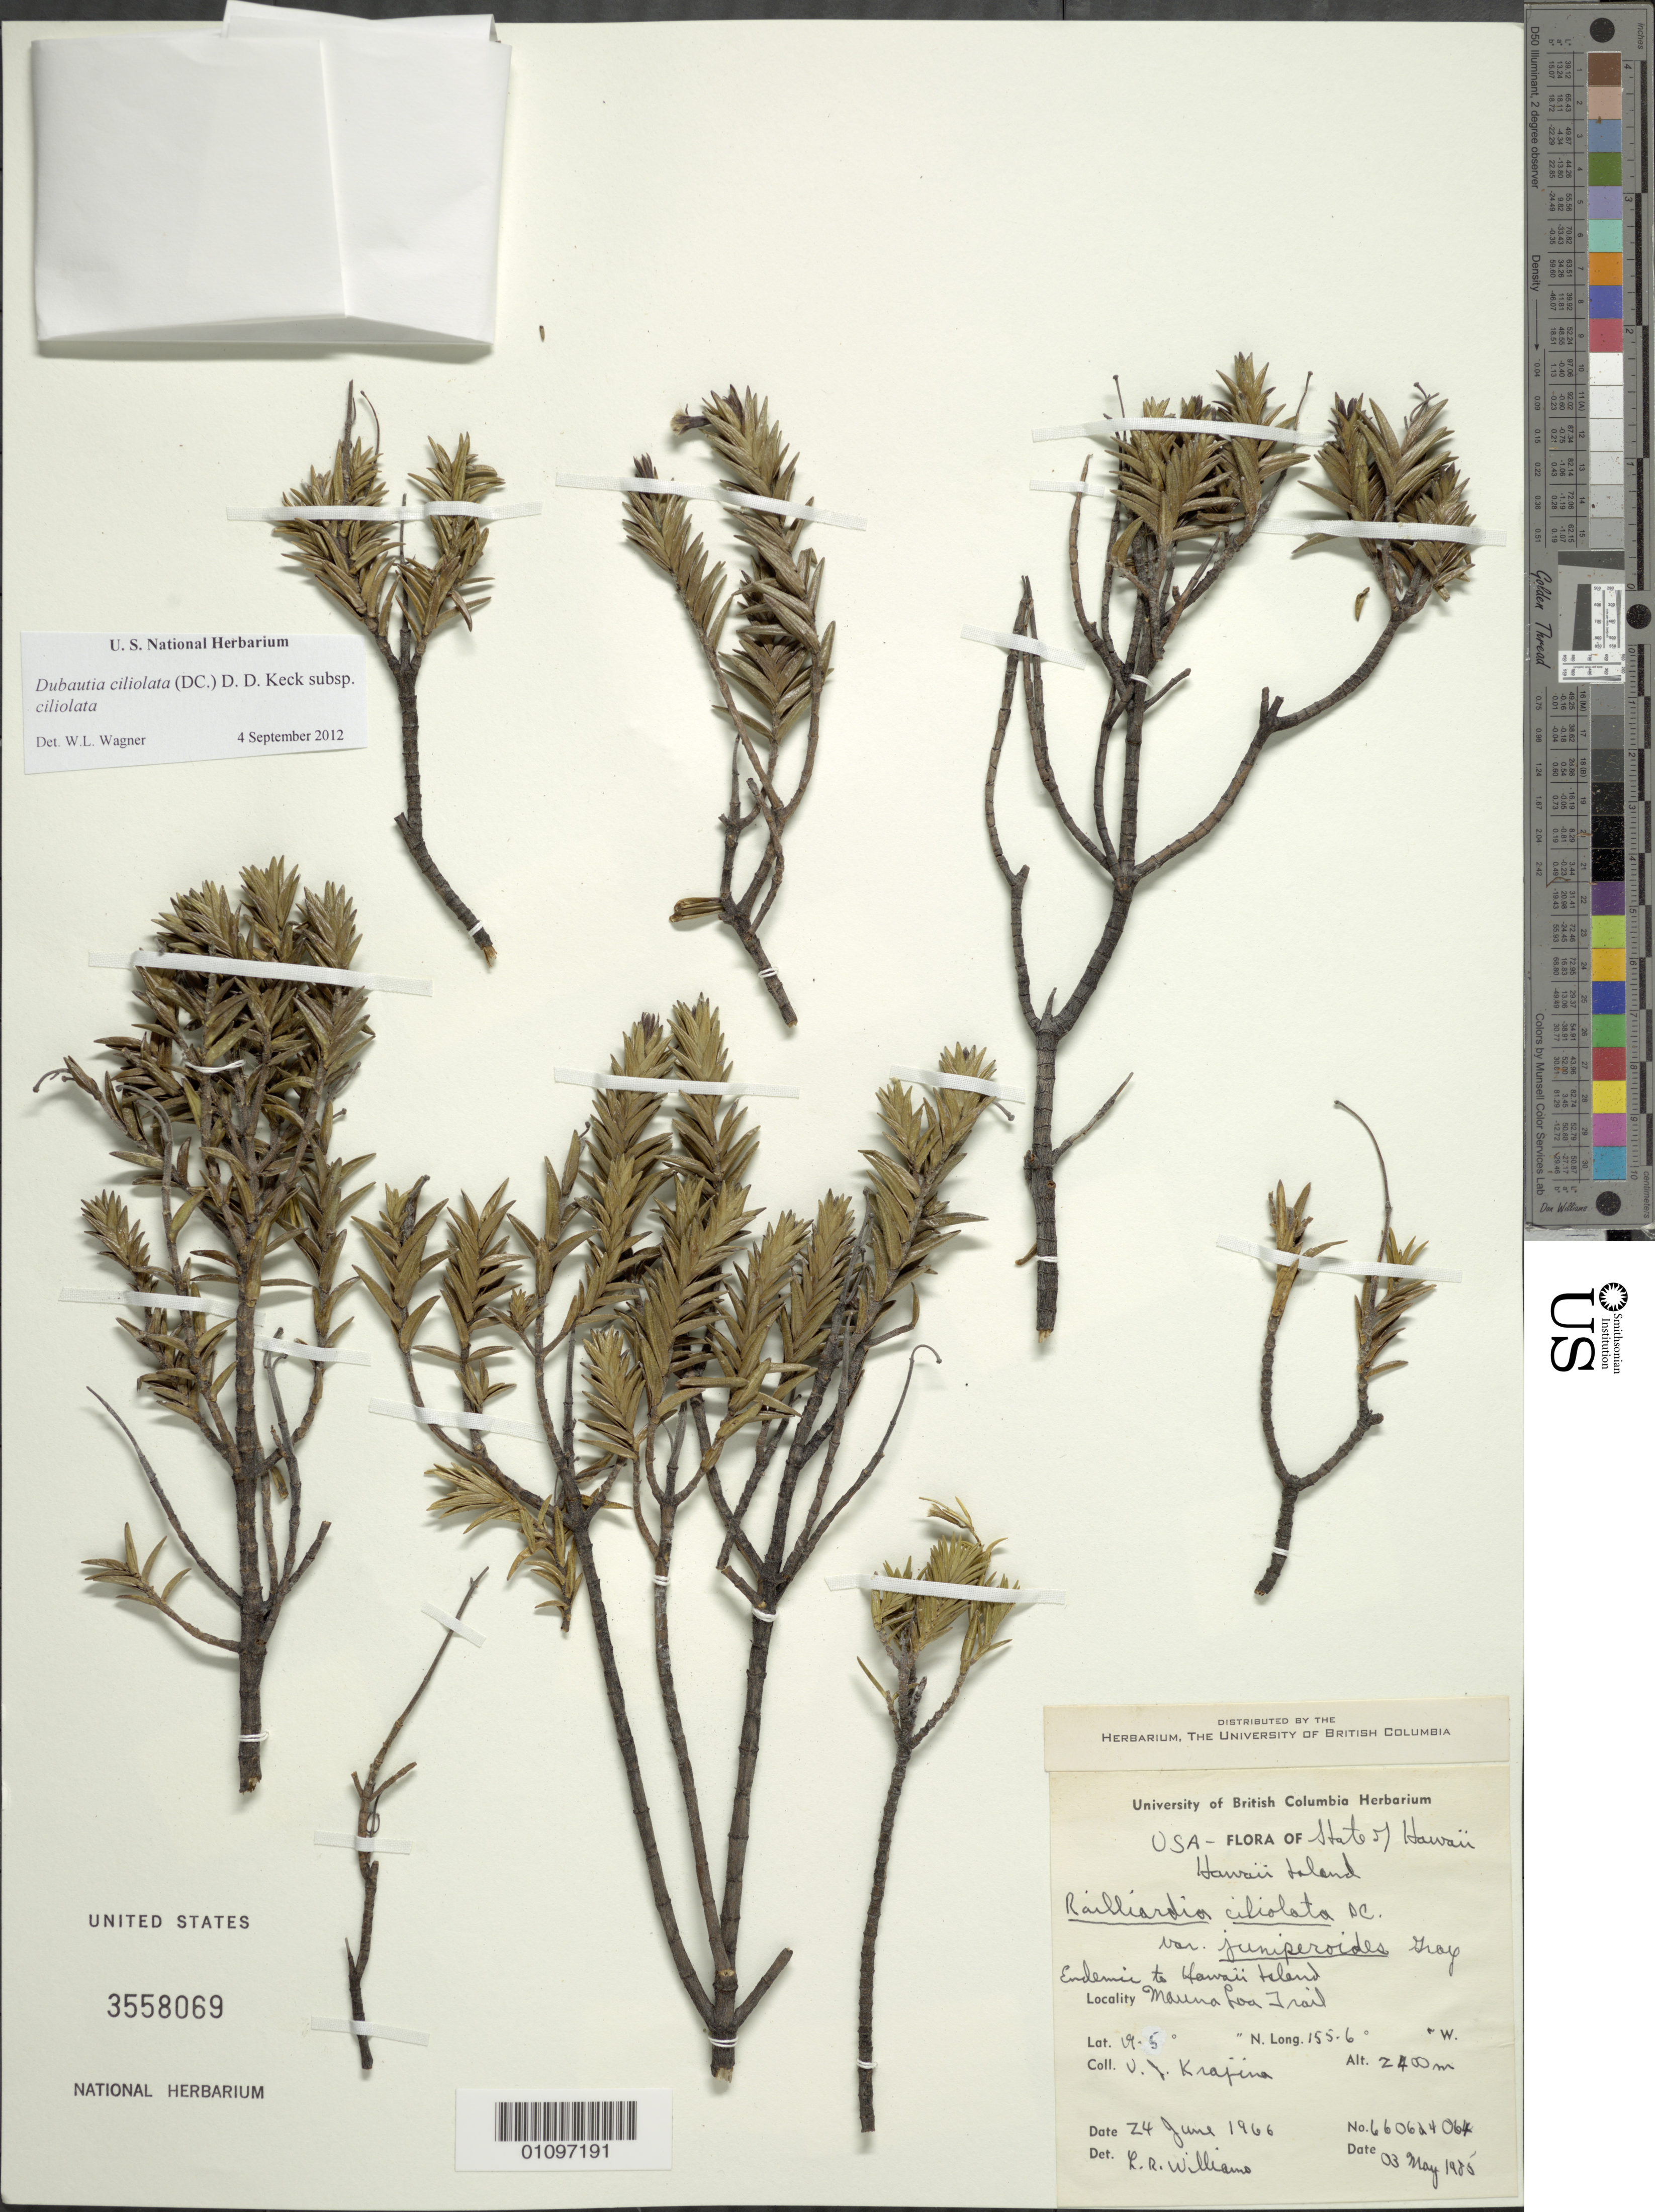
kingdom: Plantae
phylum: Tracheophyta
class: Magnoliopsida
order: Asterales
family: Asteraceae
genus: Dubautia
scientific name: Dubautia ciliolata subsp. ciliolata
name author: (DC.) D.D. Keck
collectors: V. J. Krajina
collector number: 660624064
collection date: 1966-06-24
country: United States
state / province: Hawaii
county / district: Hawaii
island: Hawaii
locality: Mauna Loa Trail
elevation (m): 2400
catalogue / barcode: US 3558069